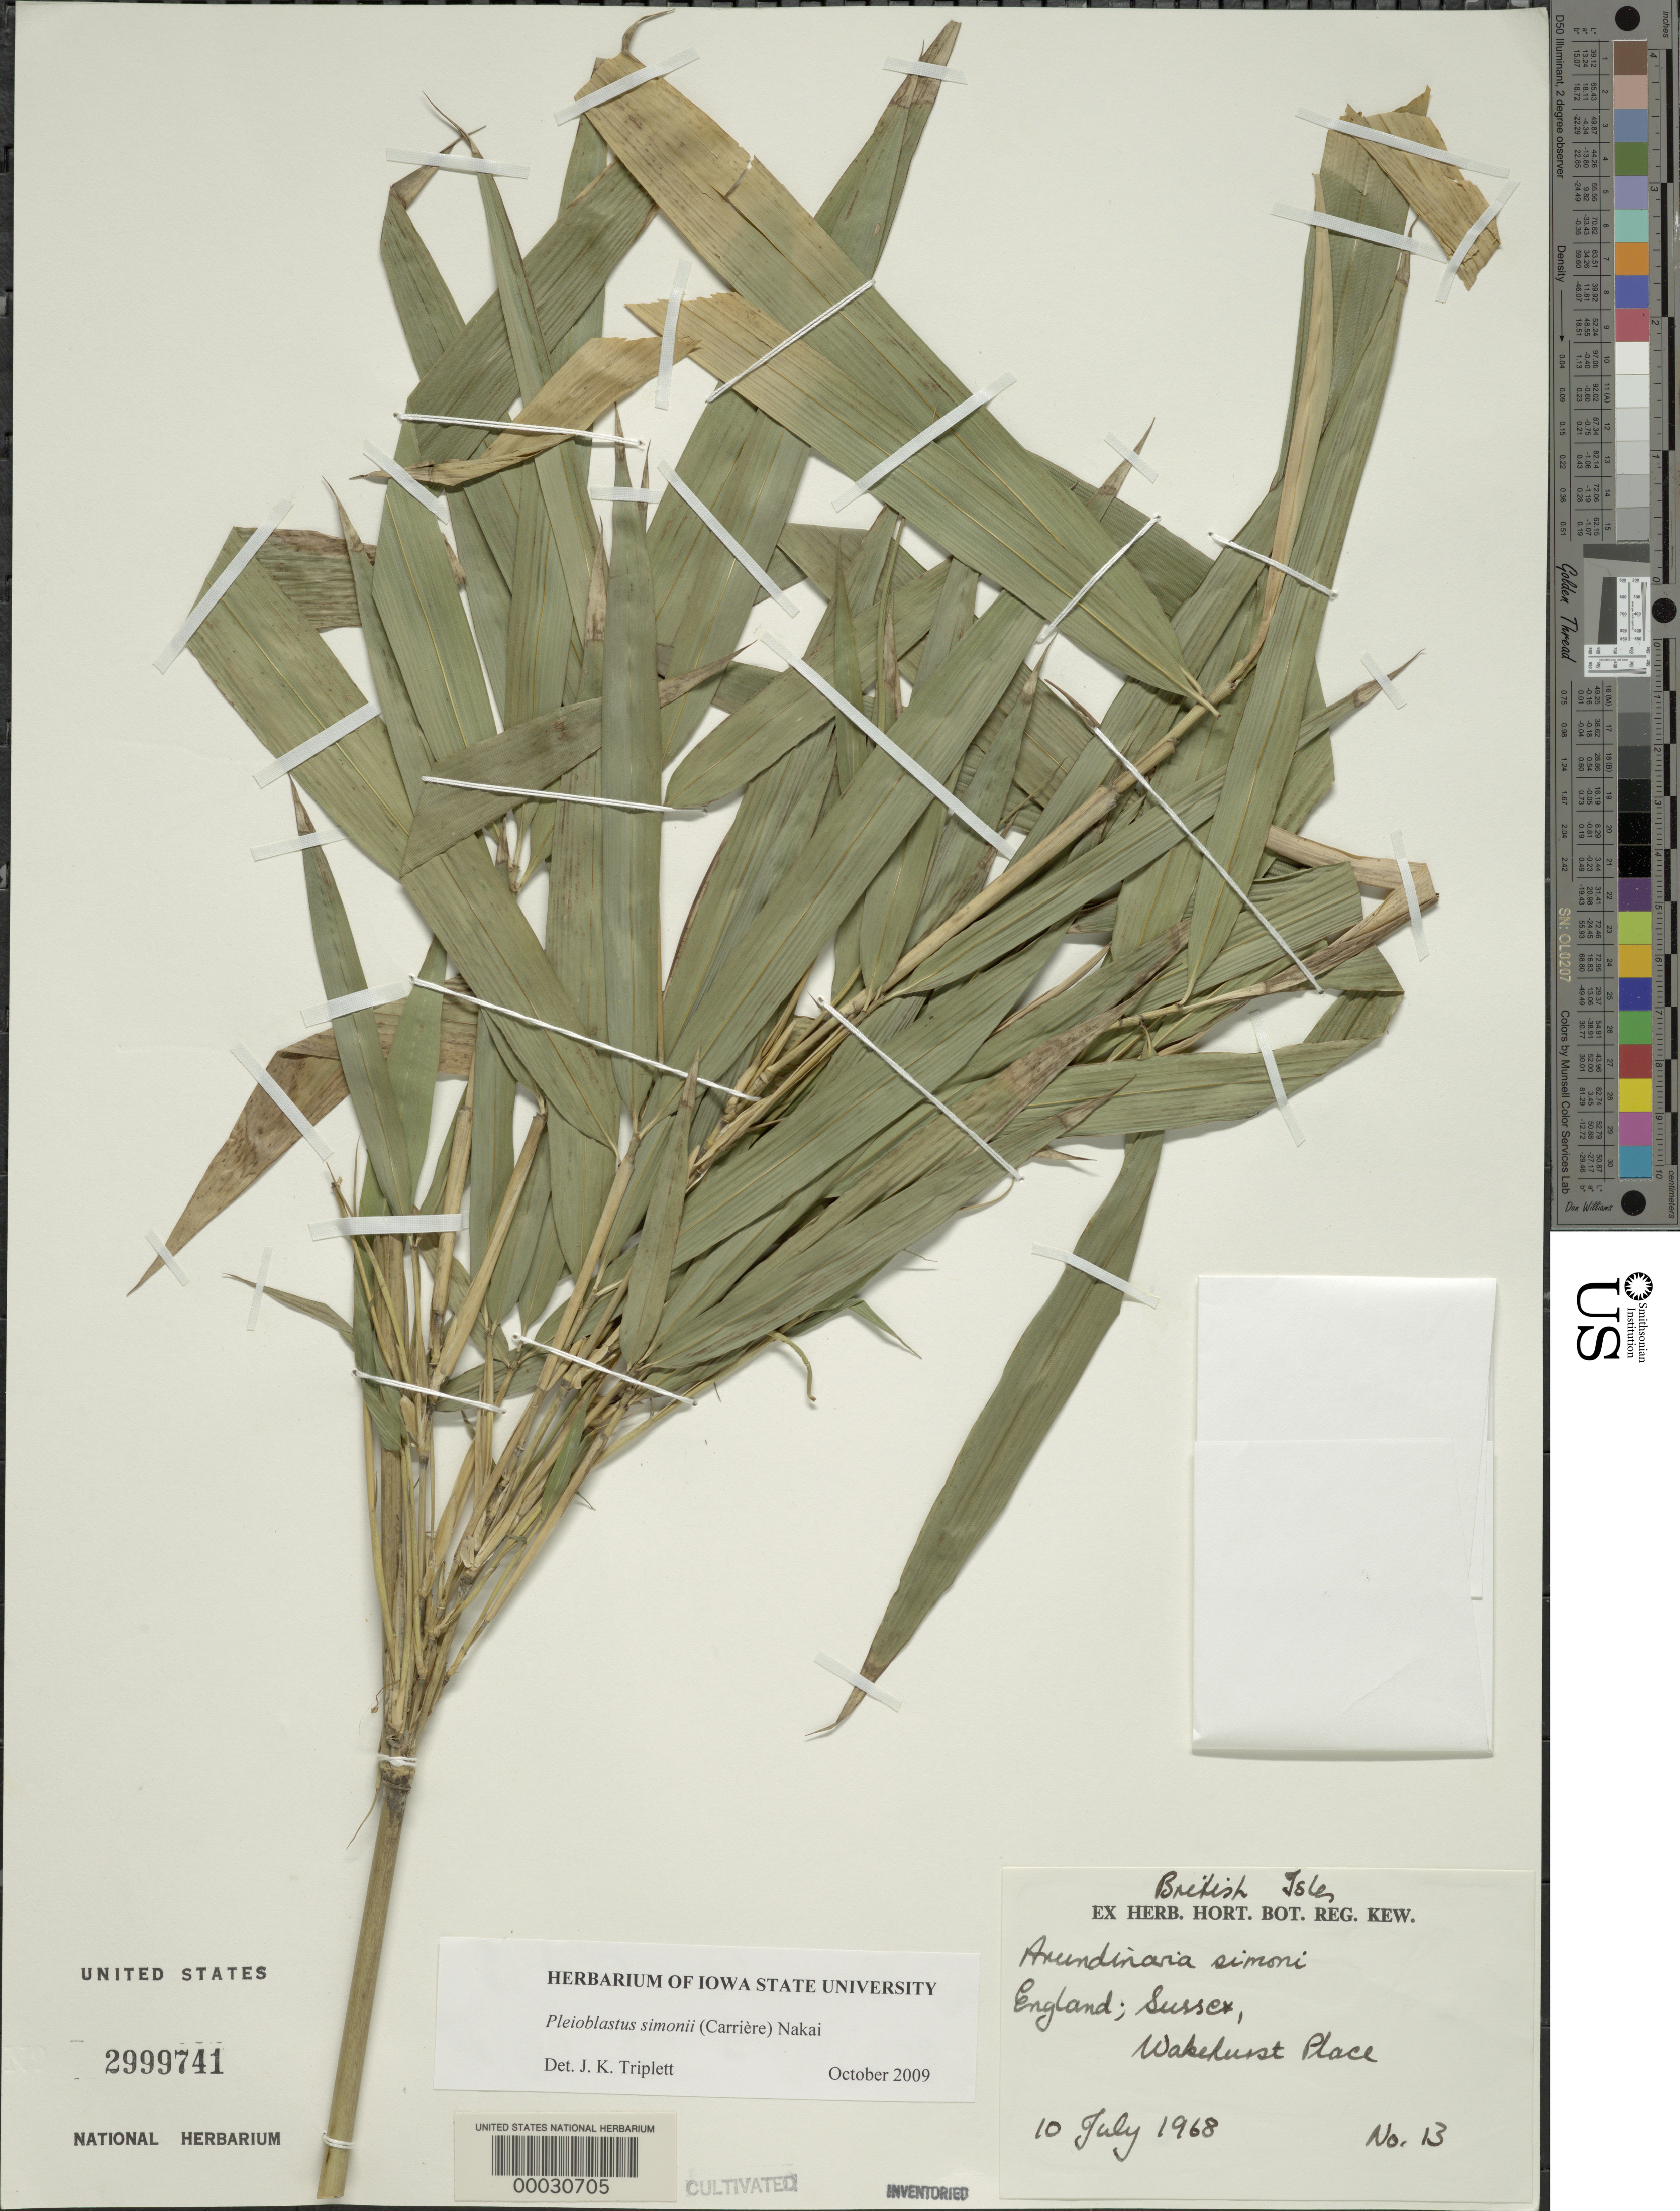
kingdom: Plantae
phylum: Tracheophyta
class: Liliopsida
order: Poales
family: Poaceae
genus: Pleioblastus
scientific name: Pleioblastus simonii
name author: (Carrière) Nakai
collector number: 13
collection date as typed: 10 Jul 1968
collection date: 1968-07-10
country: United Kingdom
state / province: England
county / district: Sussex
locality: Wakehurst Place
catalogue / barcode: US 2999741